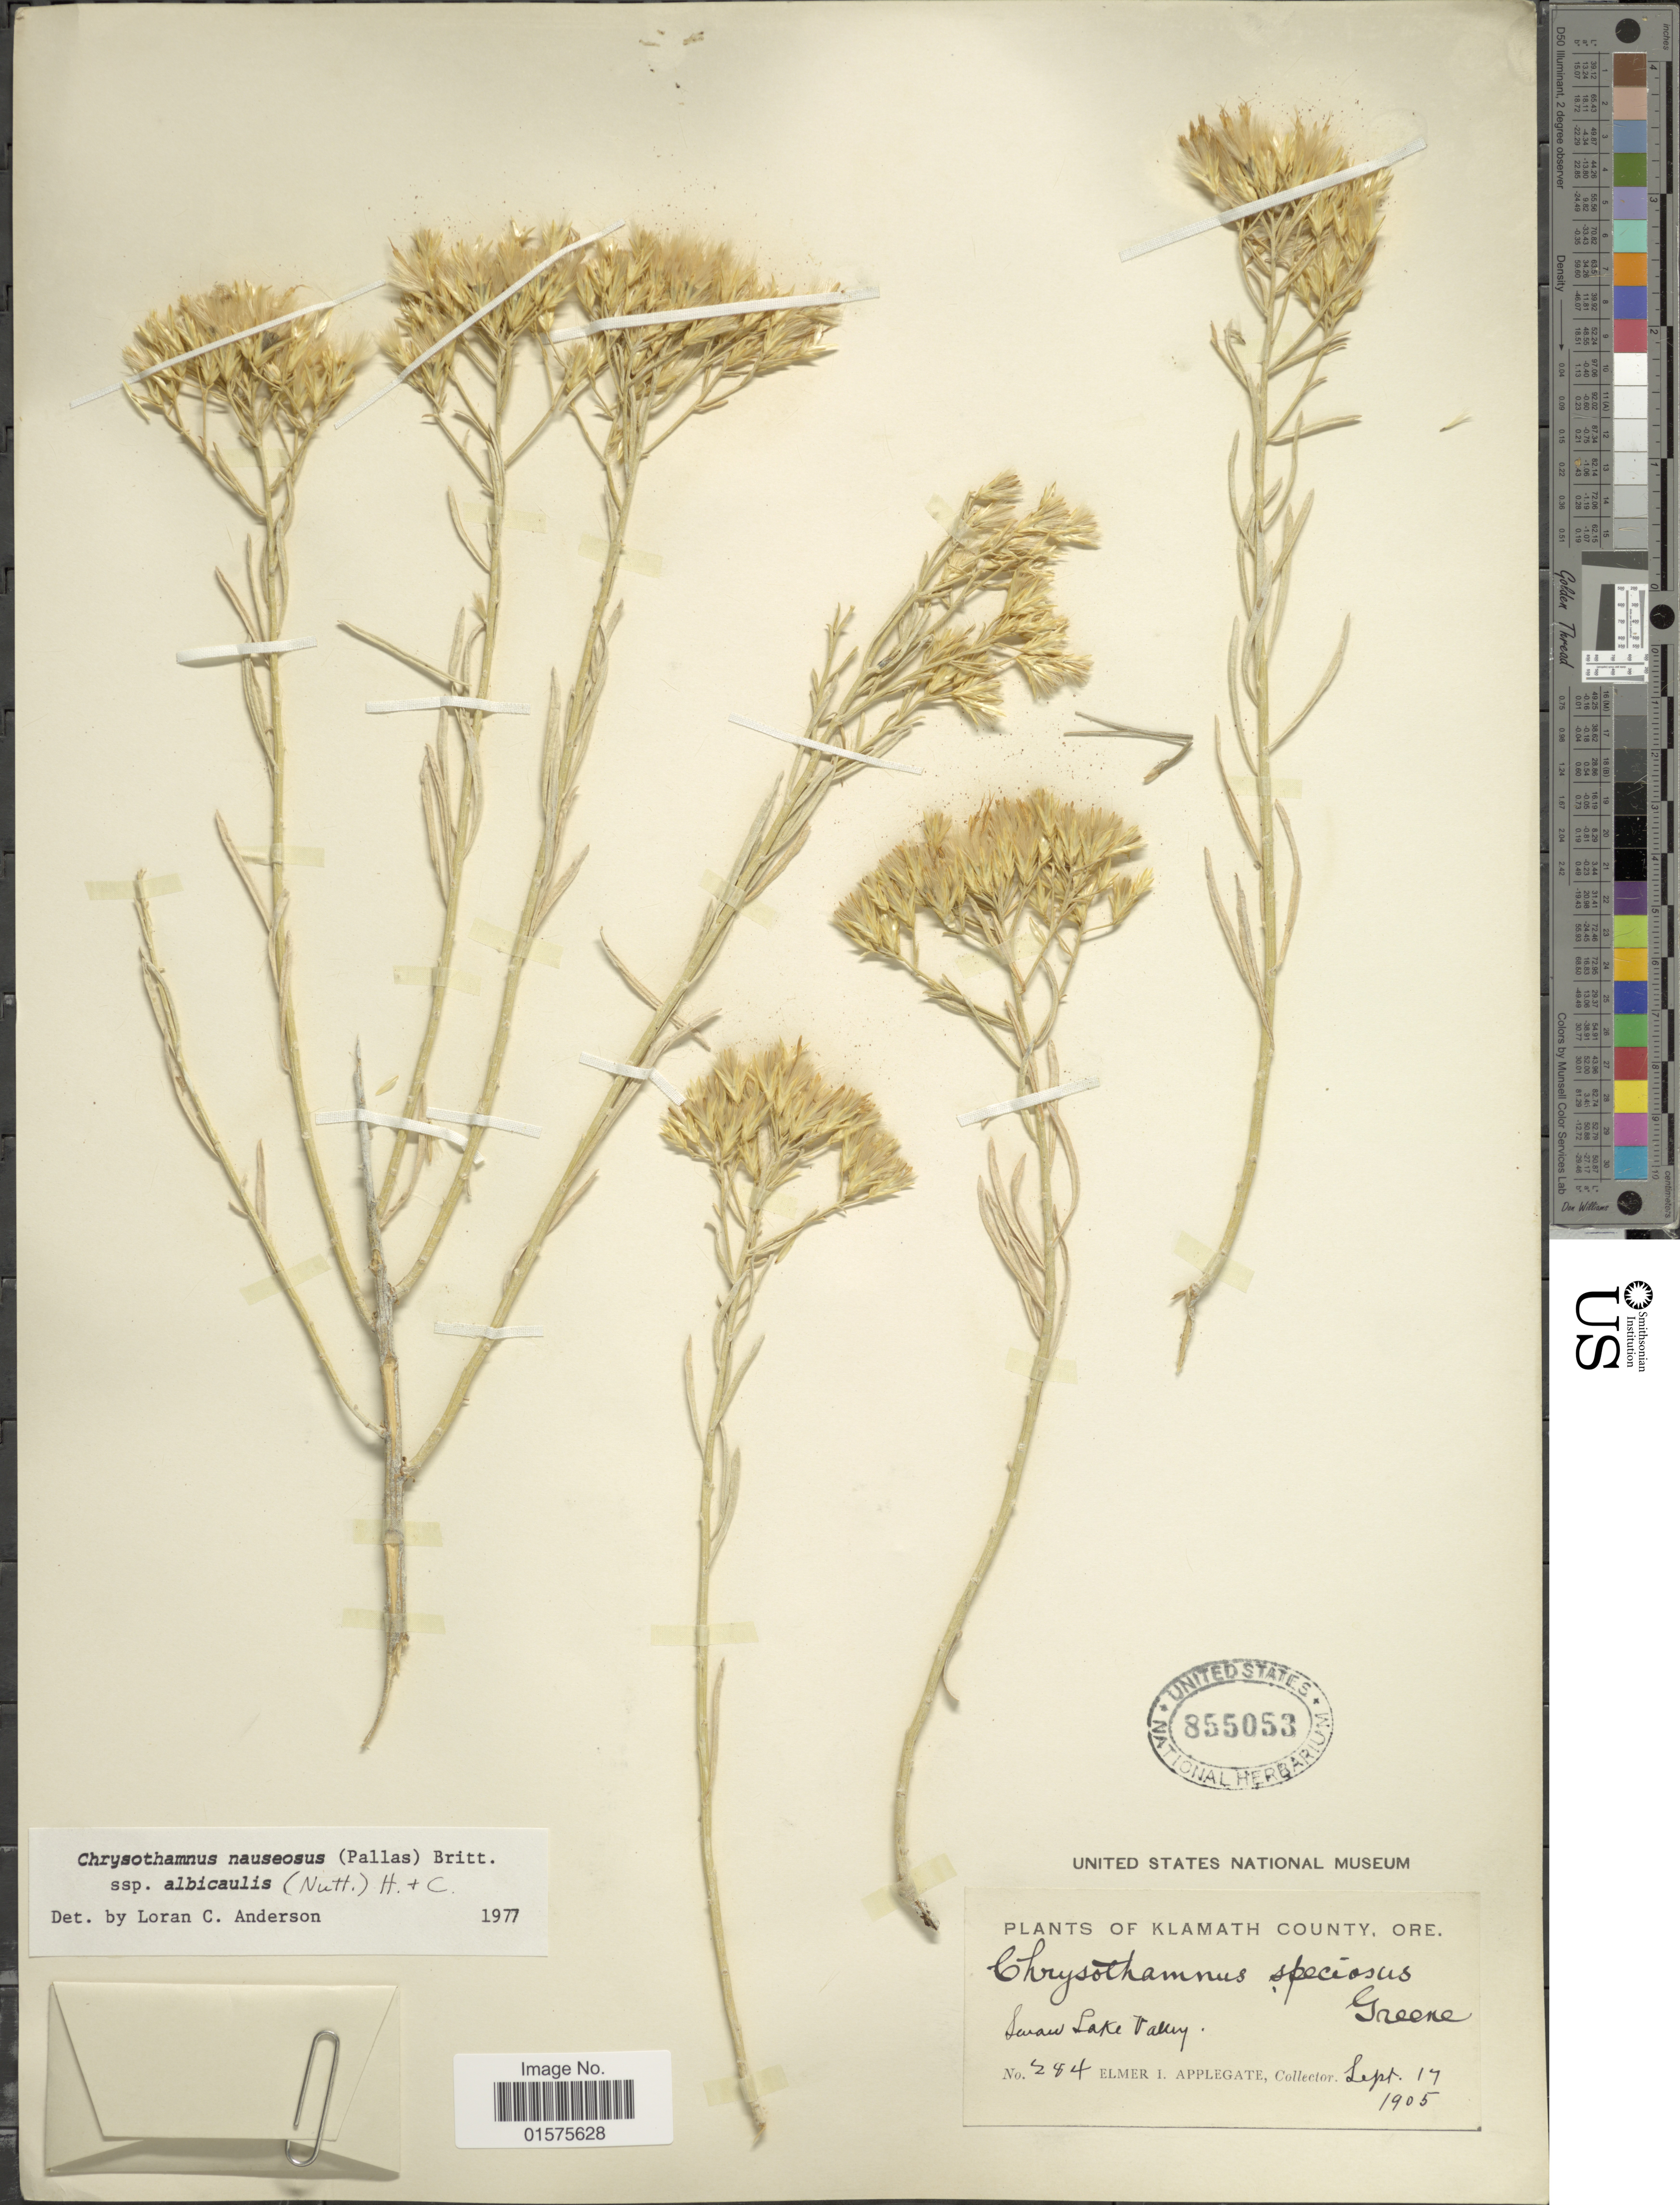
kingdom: Plantae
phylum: Tracheophyta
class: Magnoliopsida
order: Asterales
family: Asteraceae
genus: Ericameria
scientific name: Ericameria nauseosa var. speciosa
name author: (Nutt.) G.L. Nesom & G.I. Baird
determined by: Urbatsch, Lowell E., Curator (LSU), Louisiana State University (UNITED STATES)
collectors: E. I. Applegate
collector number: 284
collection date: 1905-09-17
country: United States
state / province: Oregon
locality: Klamath County. Swan Lake Valley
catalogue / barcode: US 855053